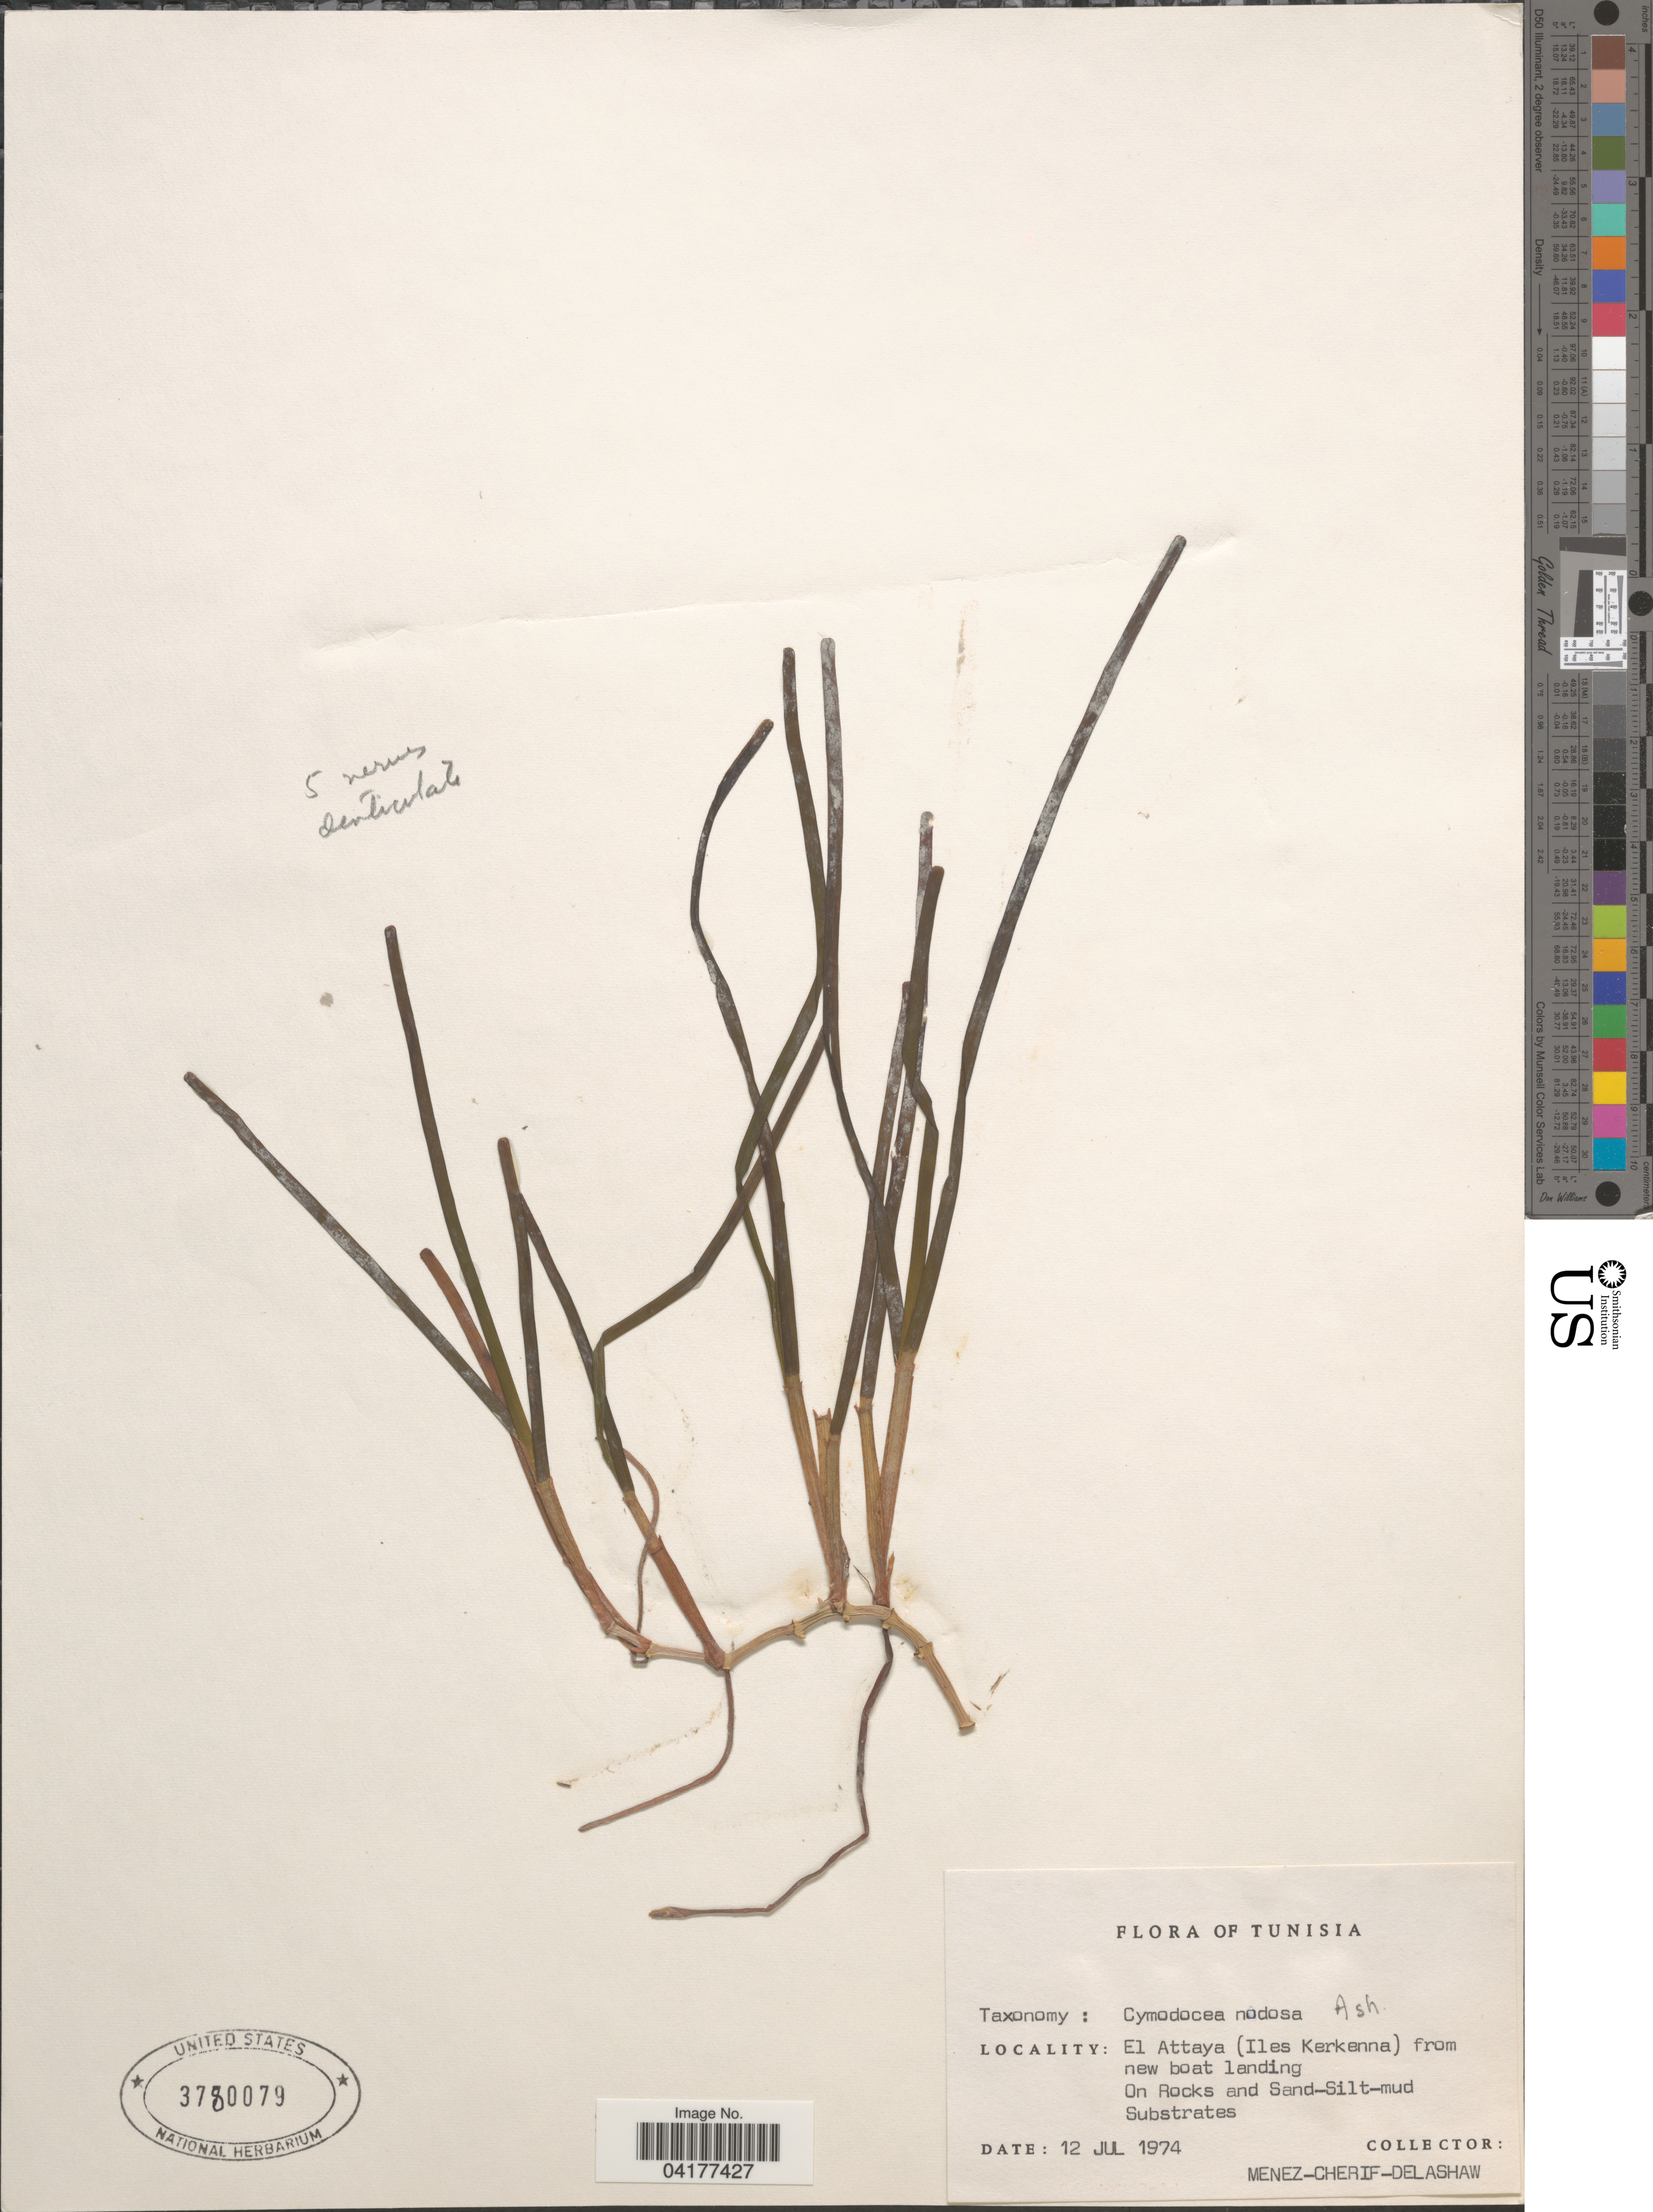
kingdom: Plantae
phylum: Tracheophyta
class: Liliopsida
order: Alismatales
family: Cymodoceaceae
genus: Cymodocea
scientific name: Cymodocea nodosa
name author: Asch.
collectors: Menez, -. Cherif & -. Delashaw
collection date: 1974-07-12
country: Tunisia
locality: El Attaya (Iles Kerkenna) from new boat landing.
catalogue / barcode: US 3780079